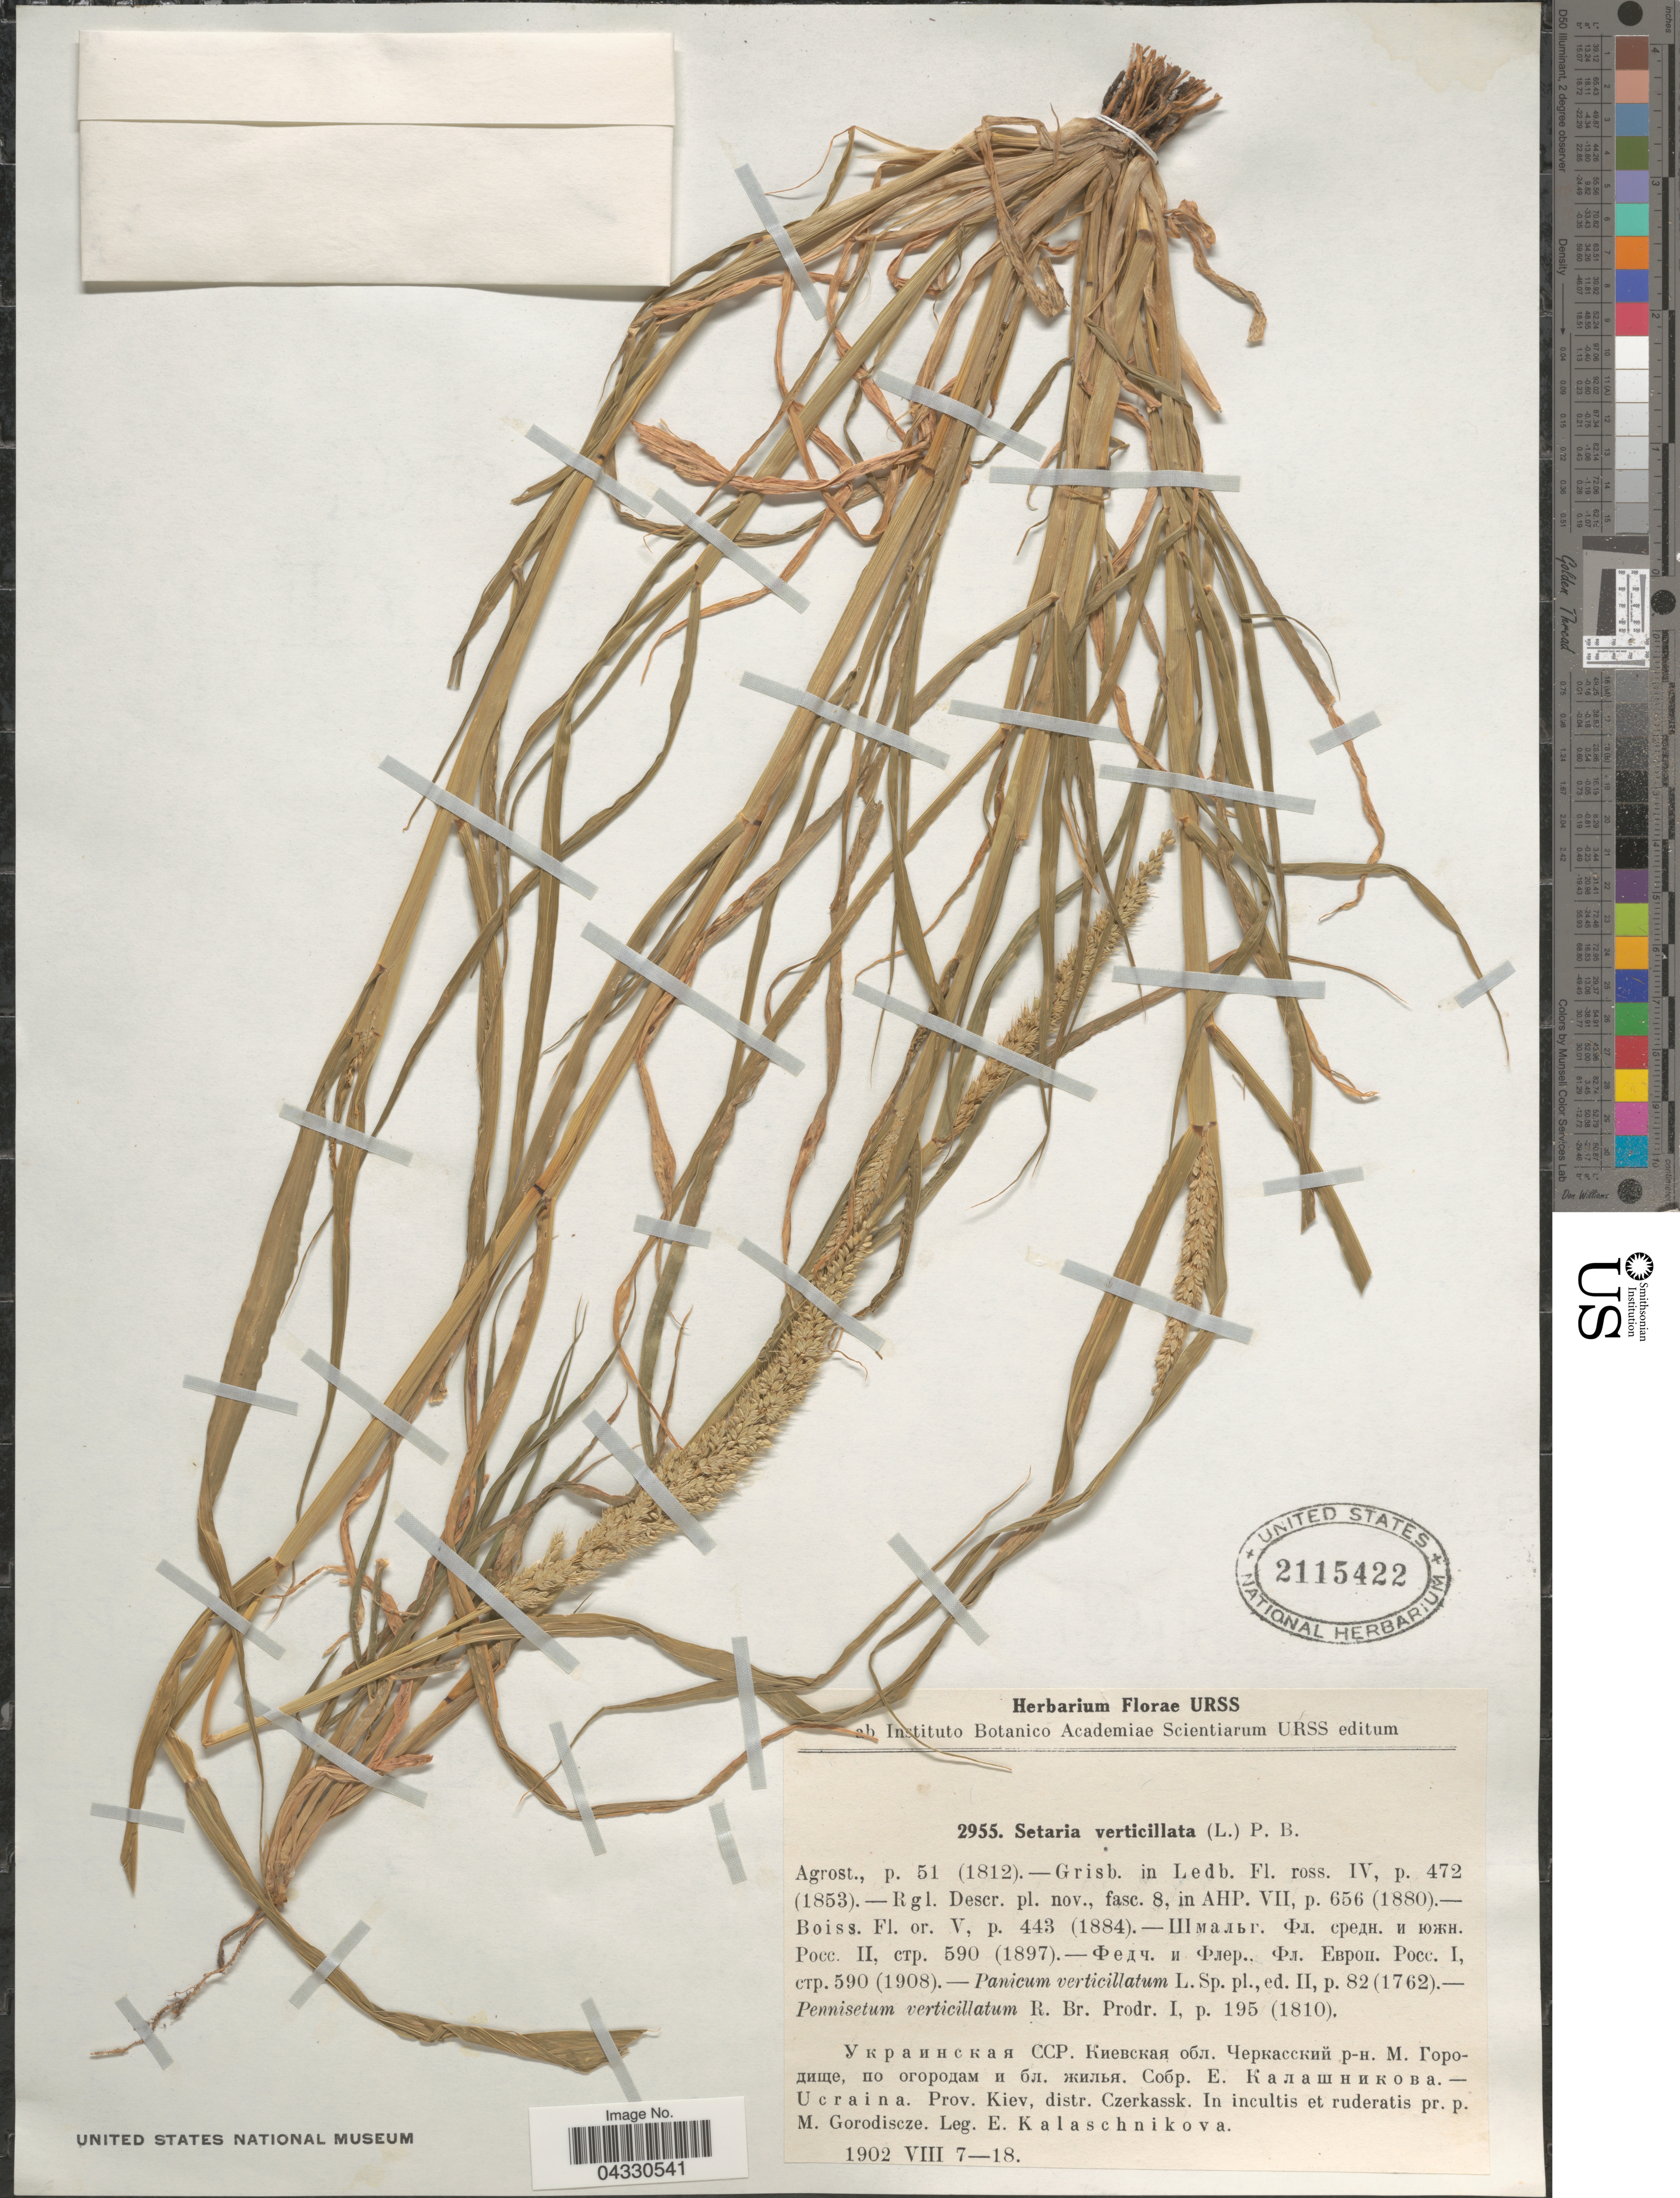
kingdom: Plantae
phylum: Tracheophyta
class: Liliopsida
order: Poales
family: Poaceae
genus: Setaria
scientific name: Setaria verticillata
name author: (L.) P. Beauv.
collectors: E. Kalaschnikova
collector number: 2955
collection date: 1902-08-07/1902-08-18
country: Ukraine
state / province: Kiev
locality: Distr. Czerkassk. In incultis et ruderatis pr. p. M. Gorodiscze.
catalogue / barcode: US 2115422